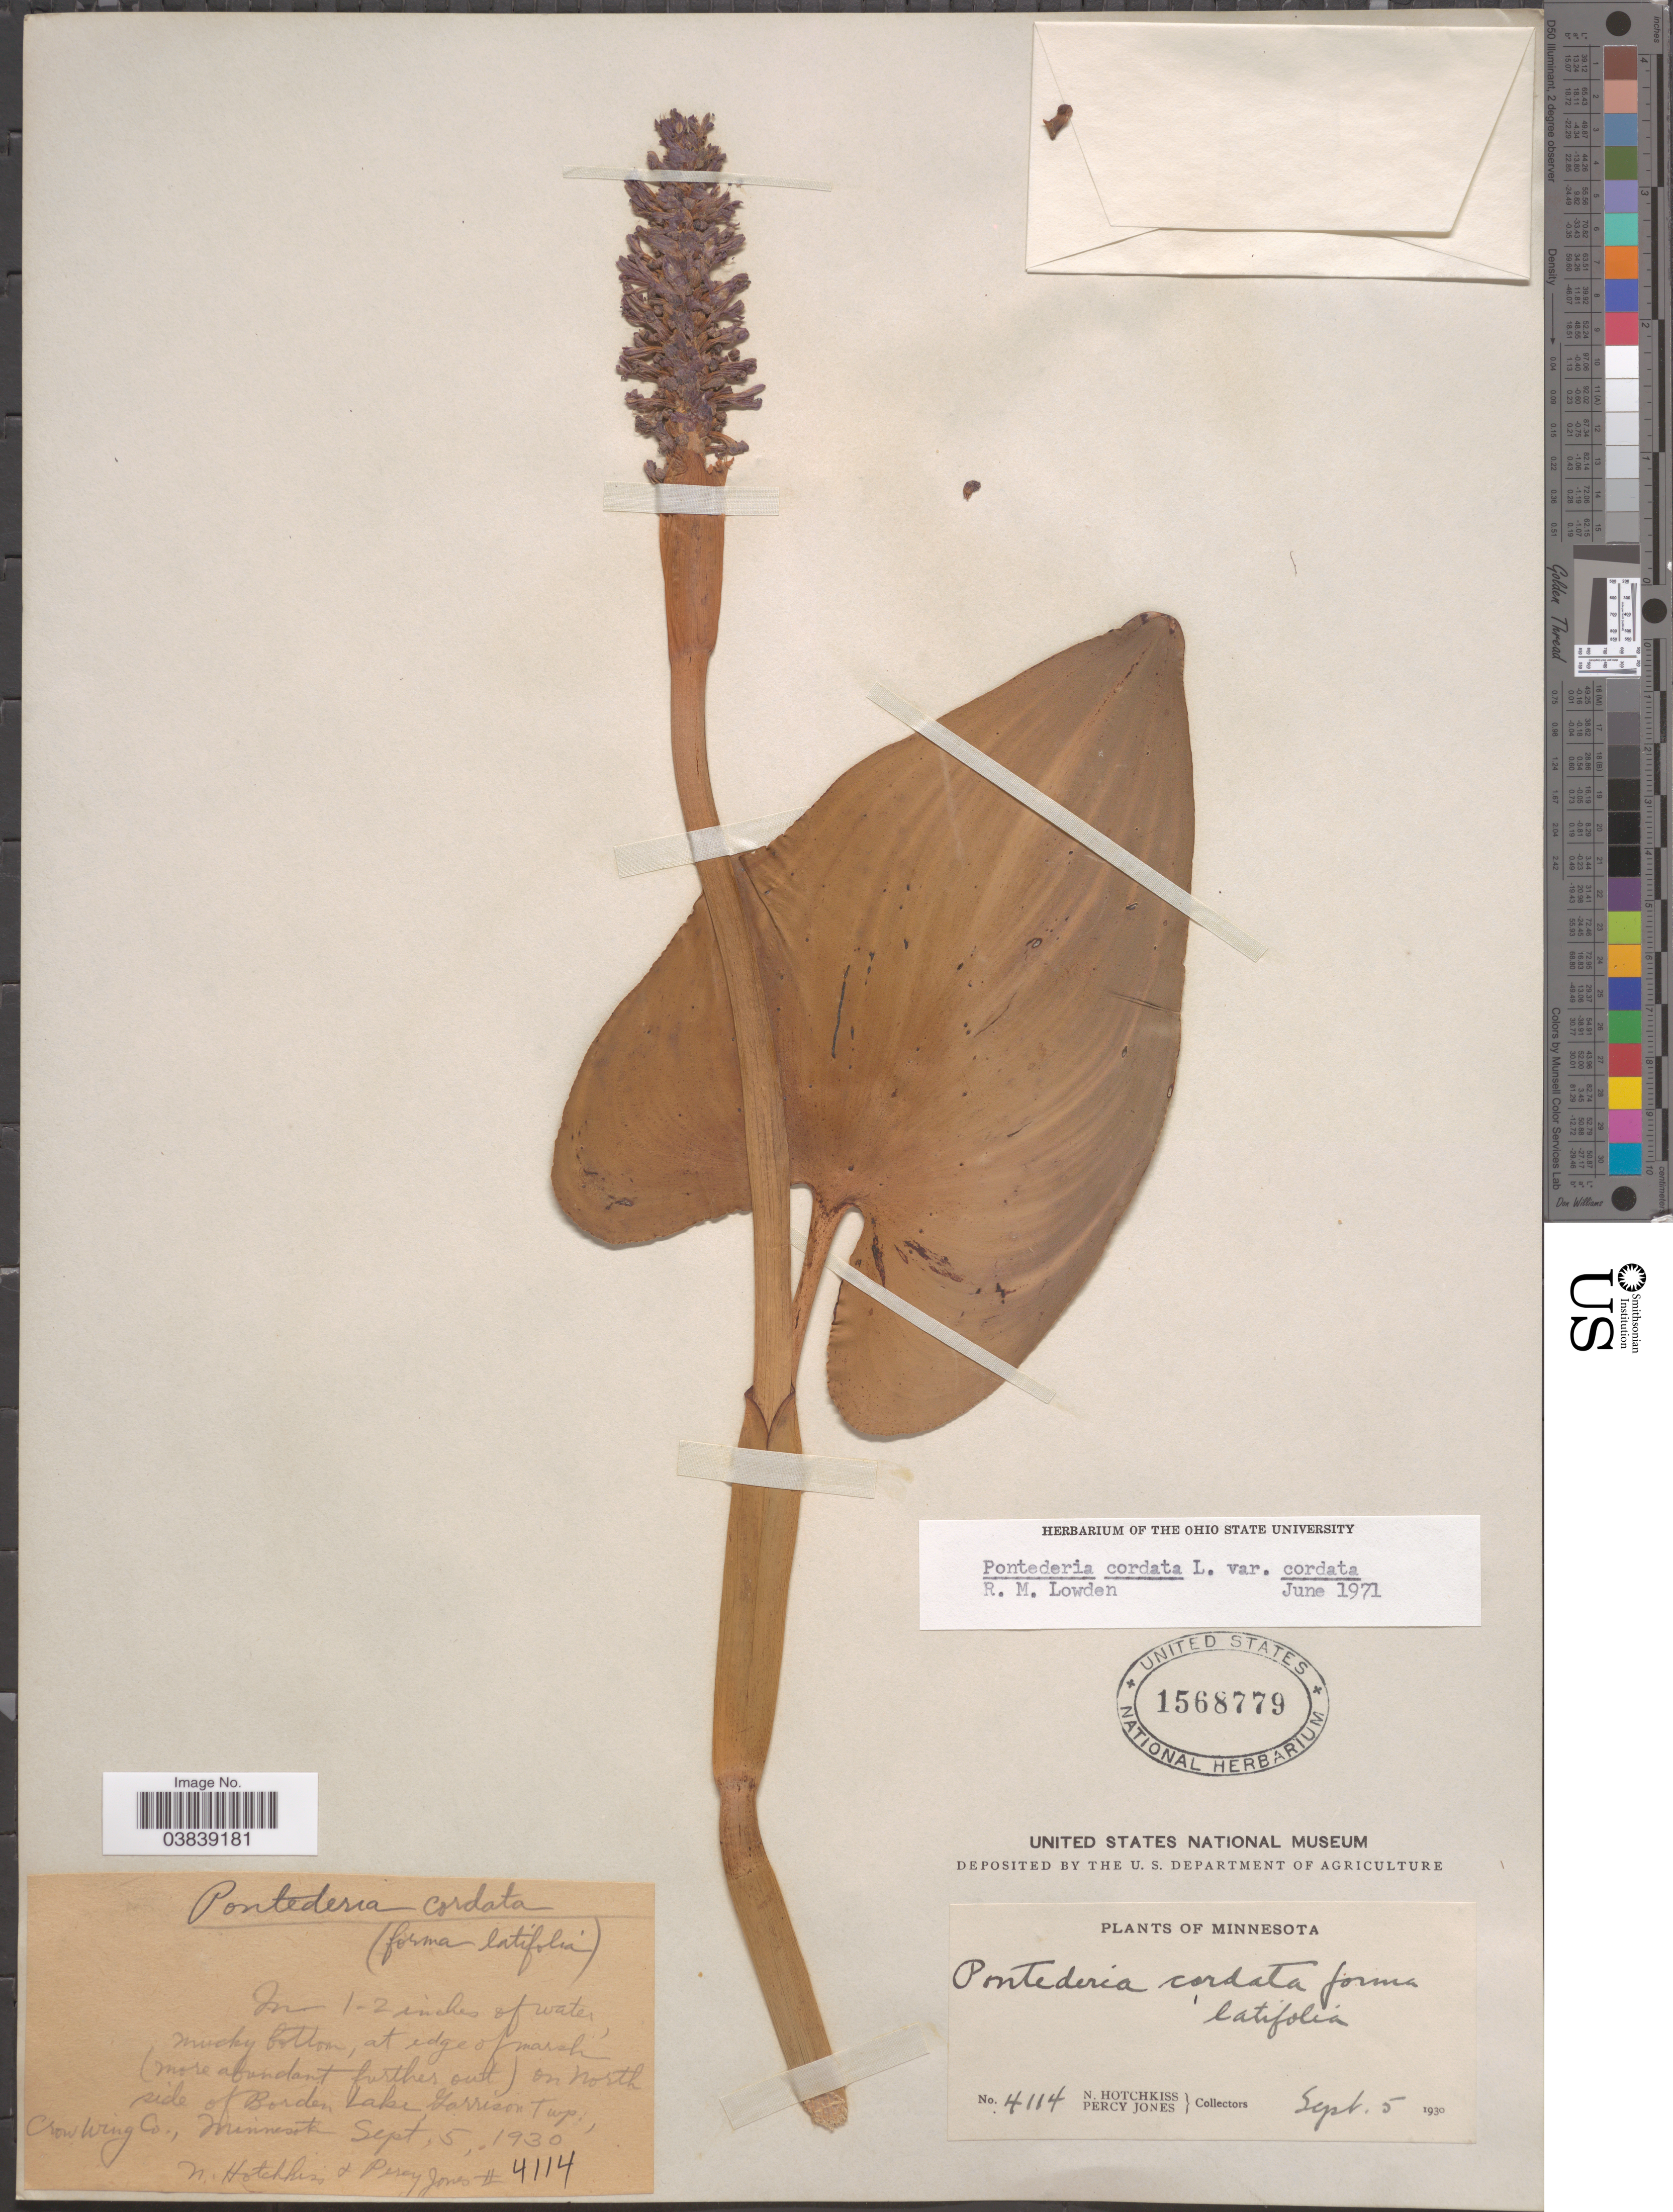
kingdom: Plantae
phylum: Tracheophyta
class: Liliopsida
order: Commelinales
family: Pontederiaceae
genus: Pontederia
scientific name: Pontederia cordata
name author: L.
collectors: N. Hotchkiss & P. Jones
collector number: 4114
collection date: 1930-09-05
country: United States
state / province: Minnesota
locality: On North side of Borden Lake, Garrison Twp., Crow Wing Co.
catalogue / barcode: US 1568779